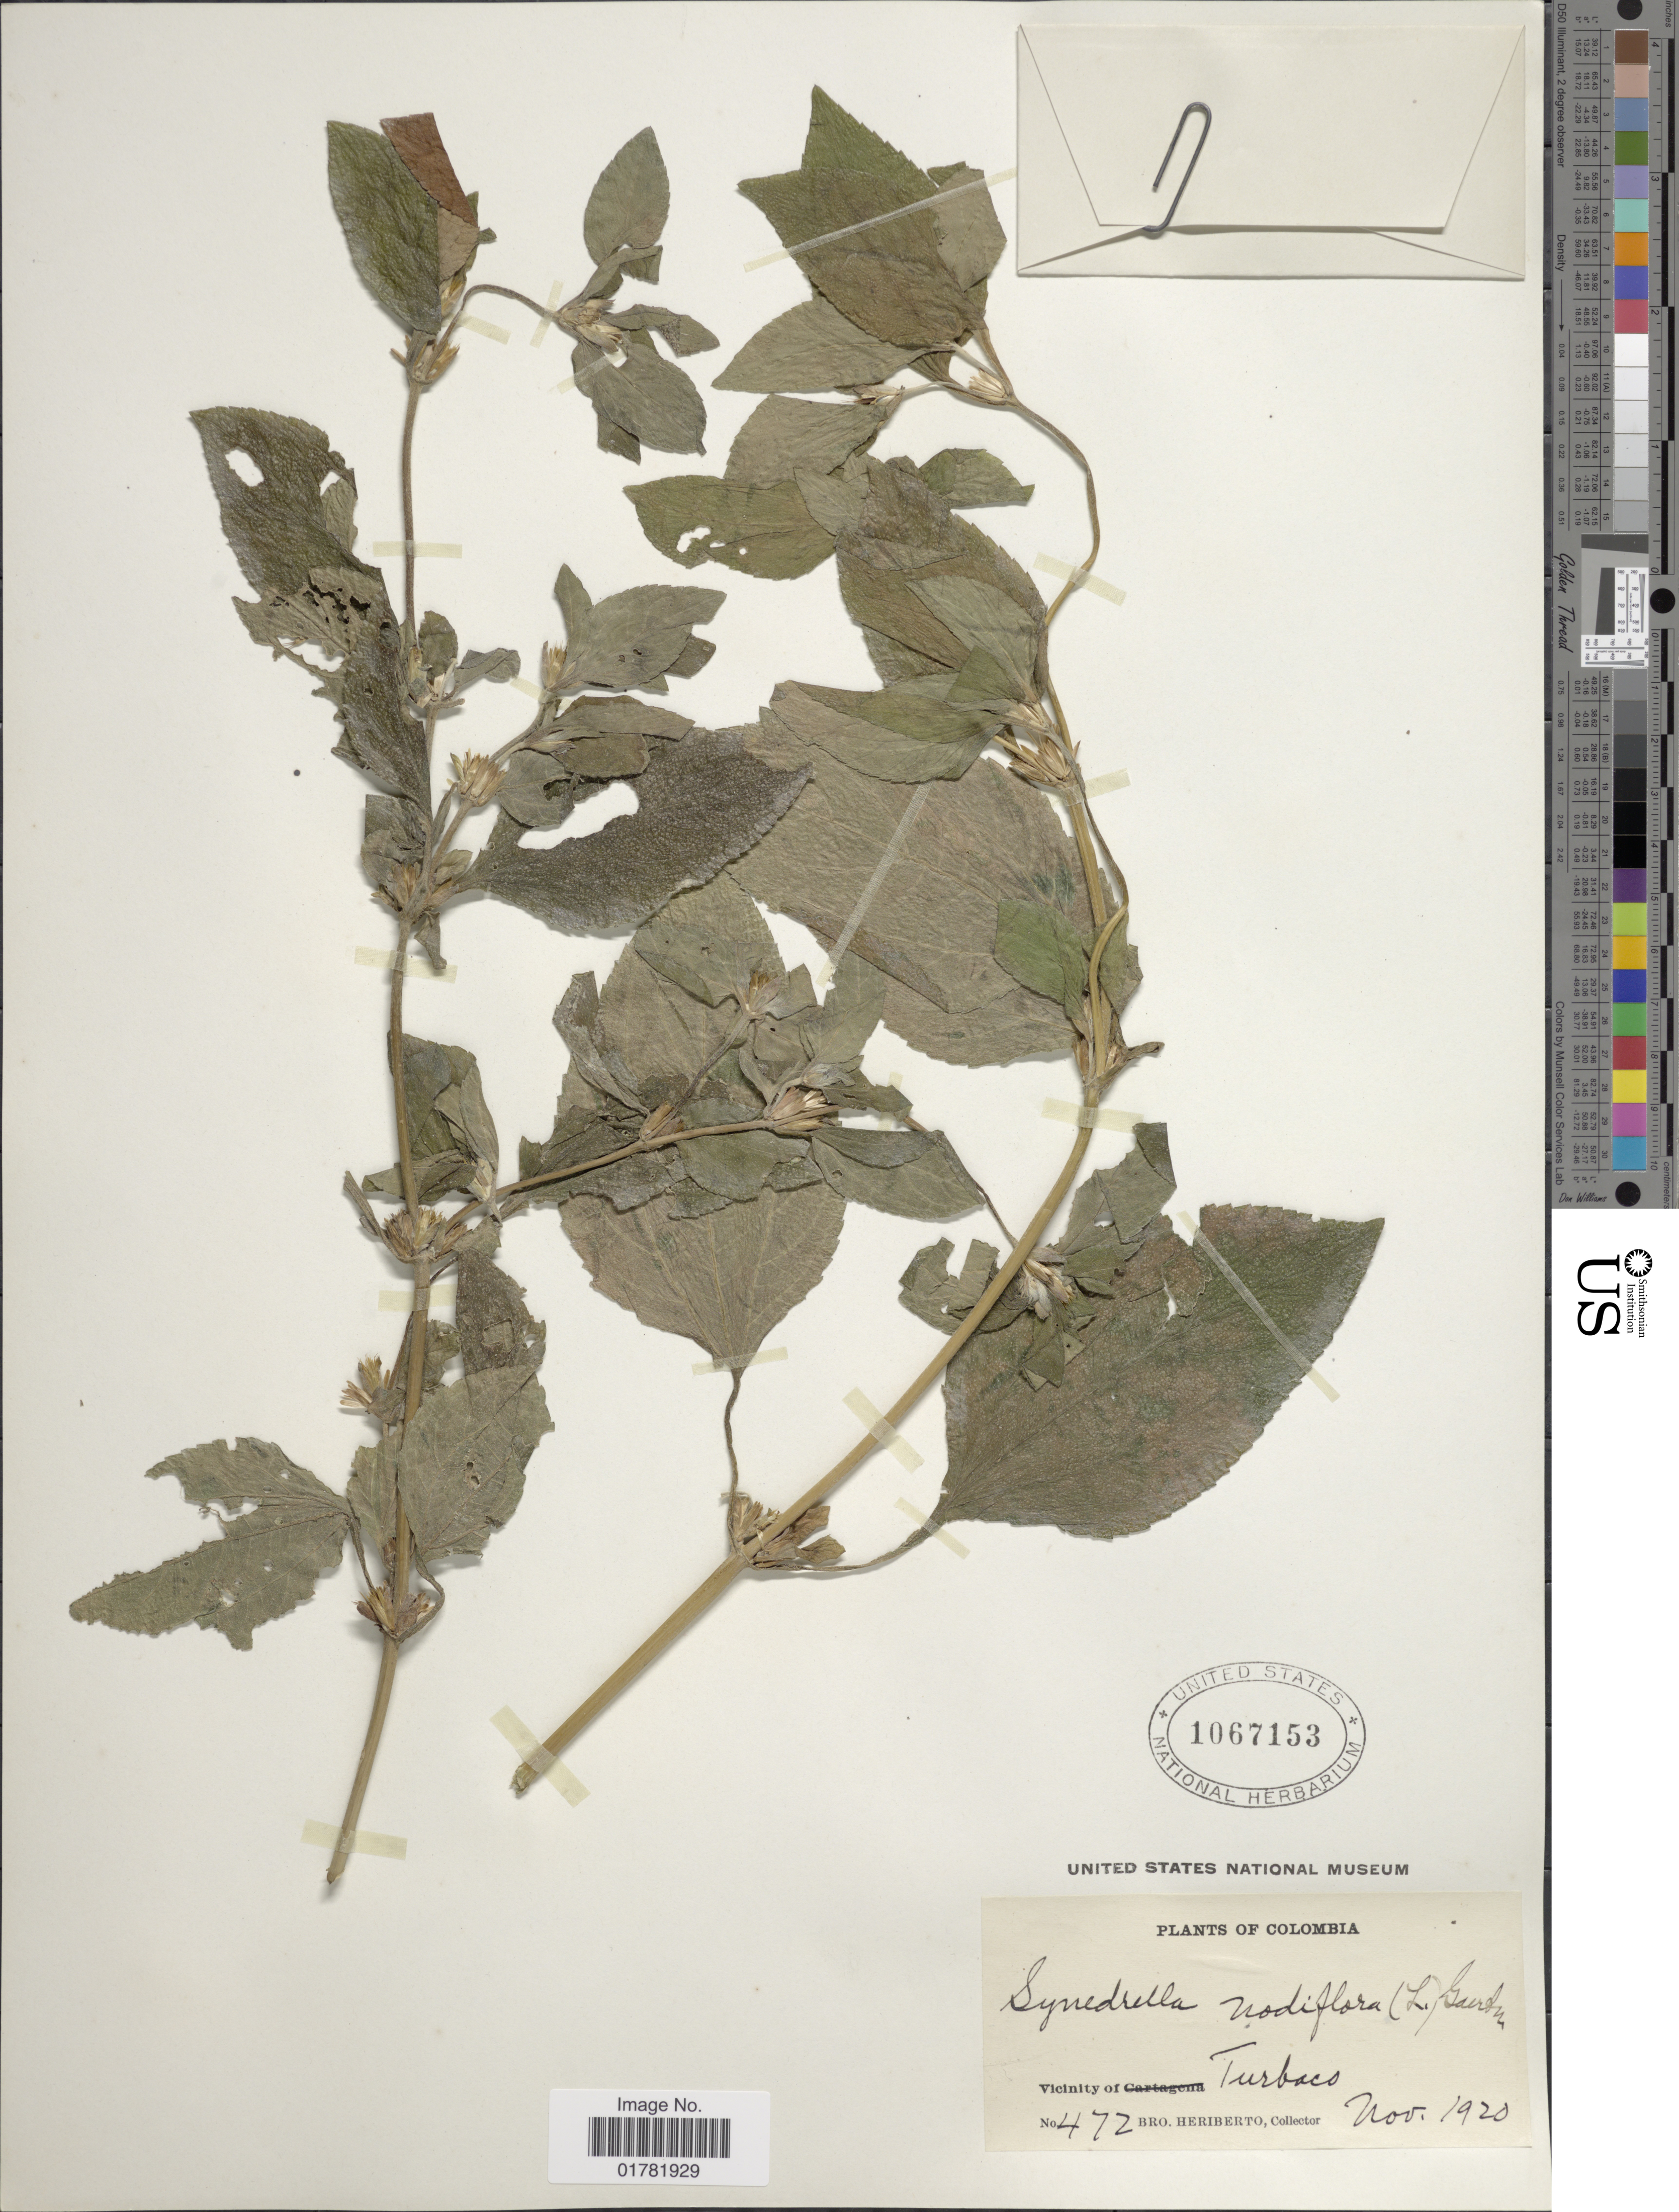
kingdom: Plantae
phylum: Tracheophyta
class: Magnoliopsida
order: Asterales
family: Asteraceae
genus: Synedrella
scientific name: Synedrella nodiflora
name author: (L.) Gaertn.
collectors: B. Heriberto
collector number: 472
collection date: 1920-11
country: Colombia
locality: Vicinity of Turbaco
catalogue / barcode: US 1067153